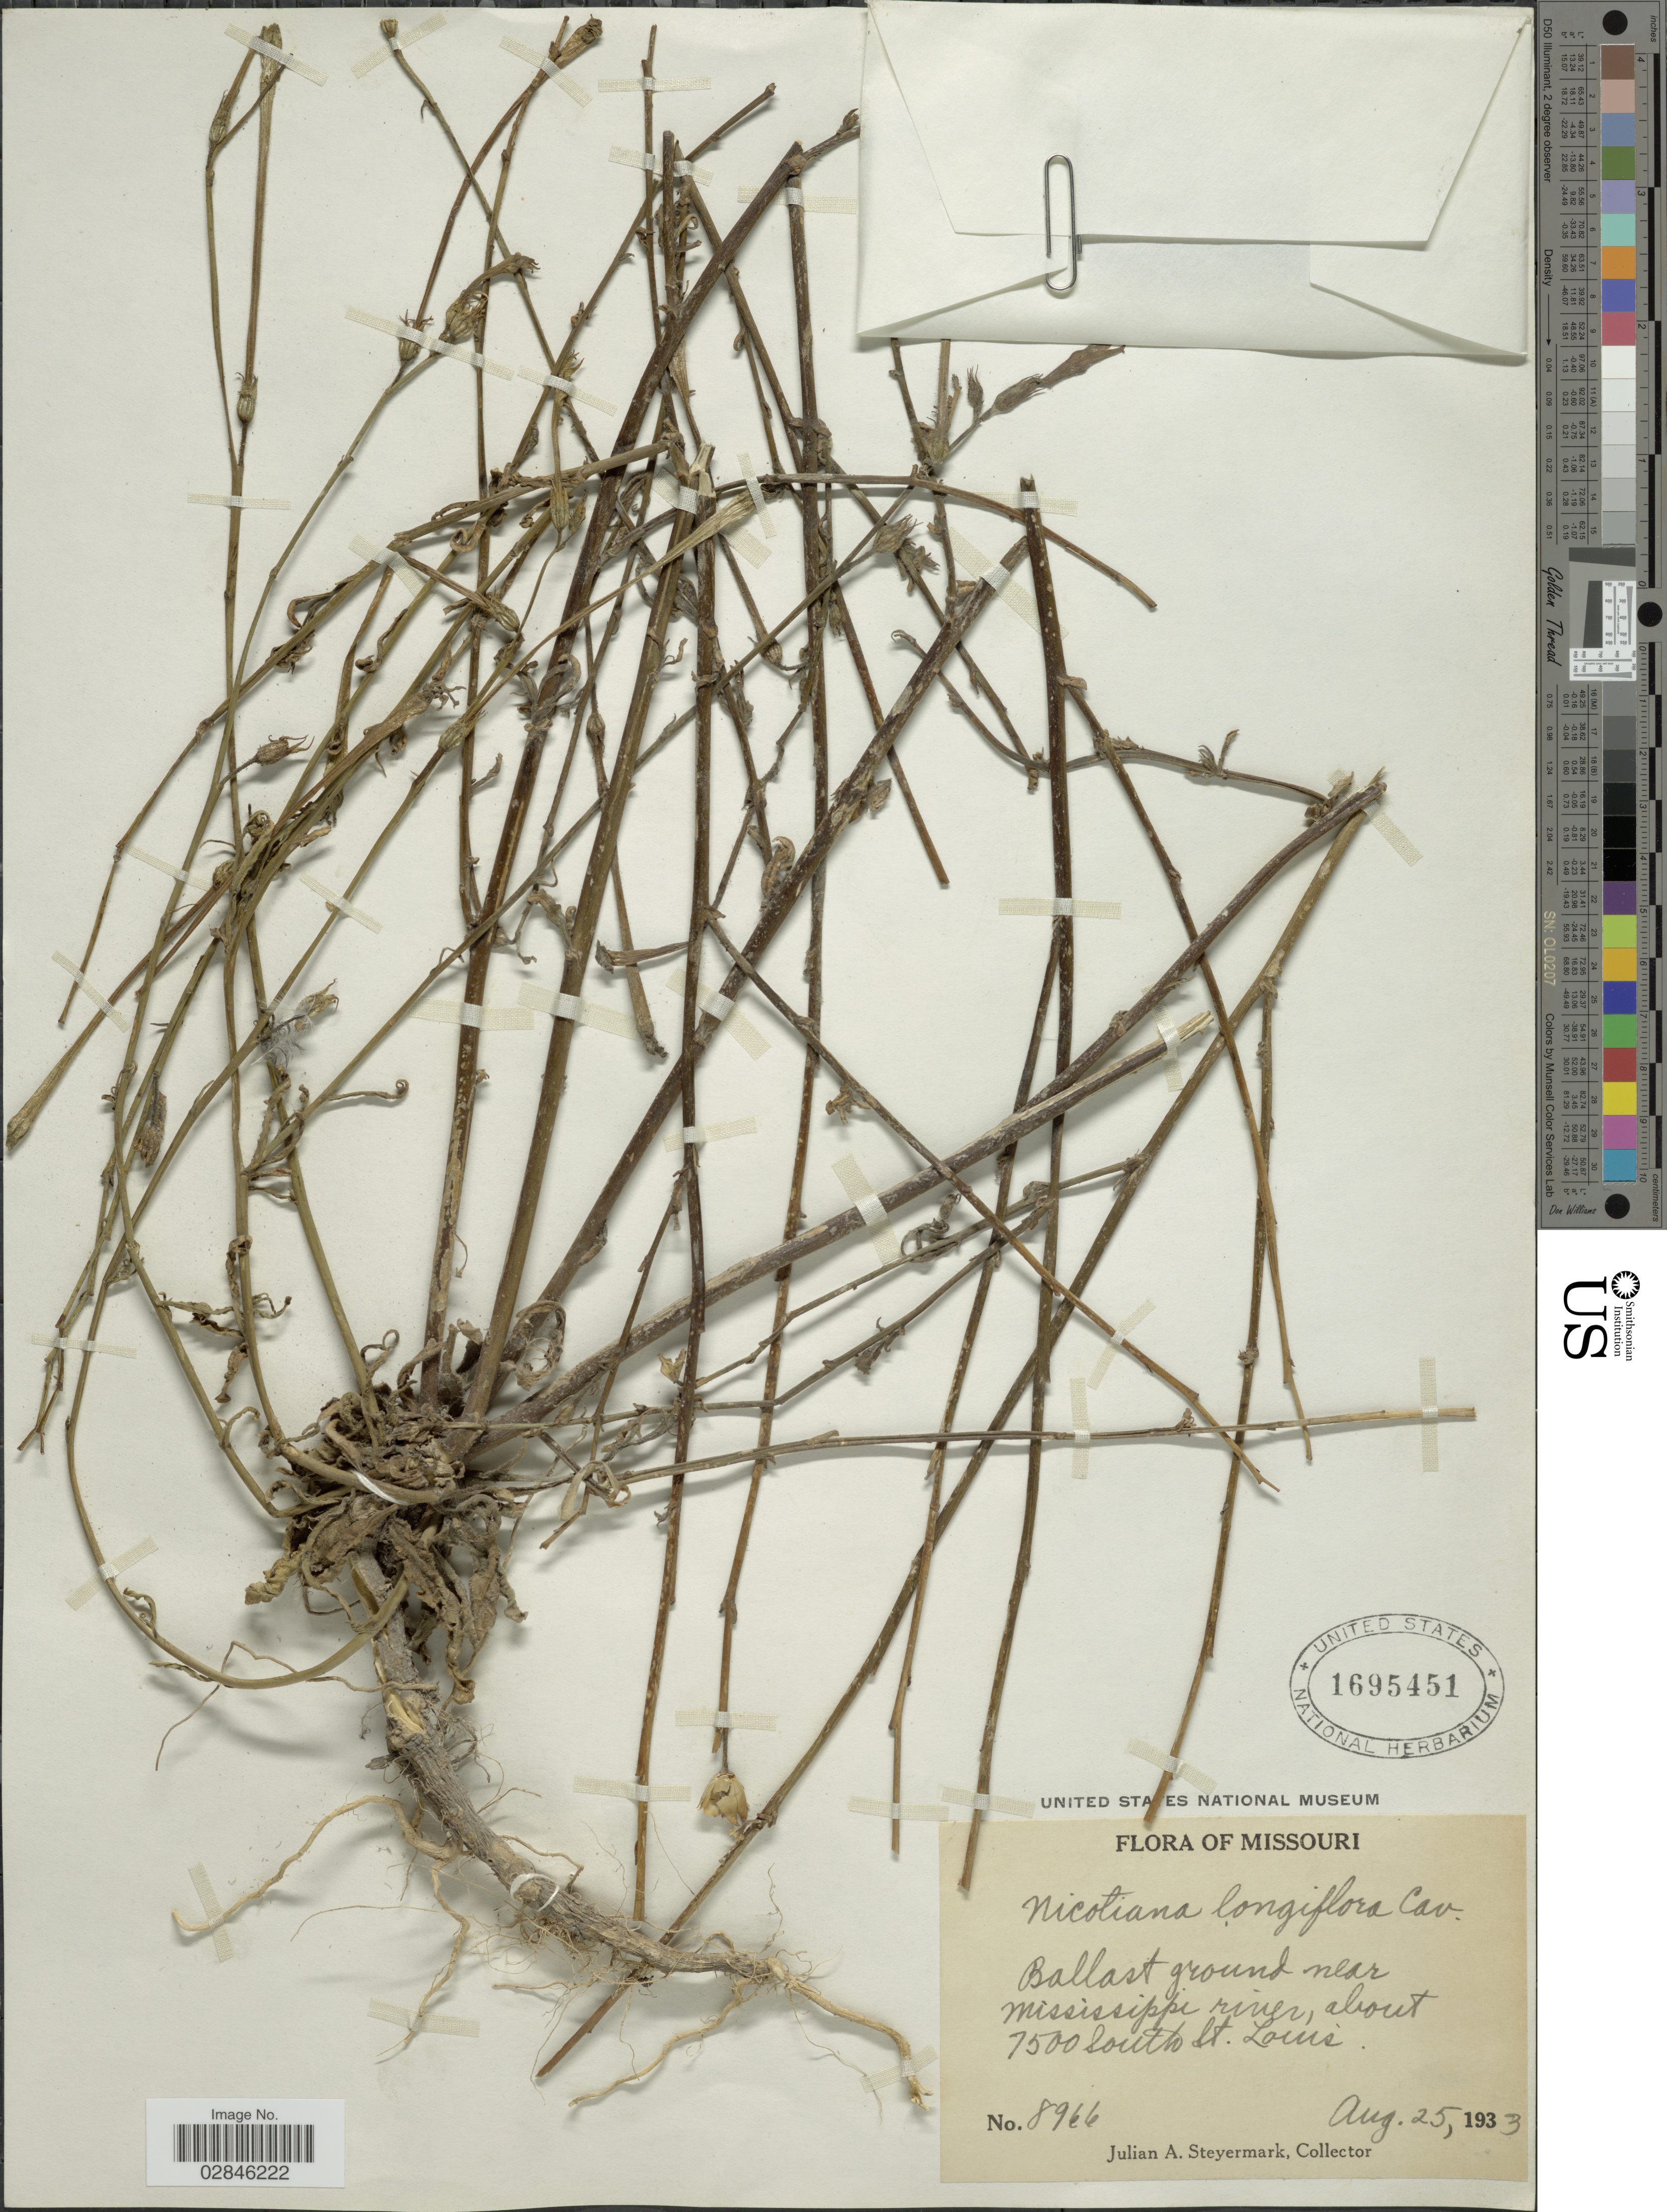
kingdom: Plantae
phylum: Tracheophyta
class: Magnoliopsida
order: Solanales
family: Solanaceae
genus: Nicotiana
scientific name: Nicotiana longiflora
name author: Cav.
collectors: J. Steyermark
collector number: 8966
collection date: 1933-08-25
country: United States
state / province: Missouri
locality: Ballast ground near Mississippi river, about 7500 south St. Louis.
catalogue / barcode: US 1695451